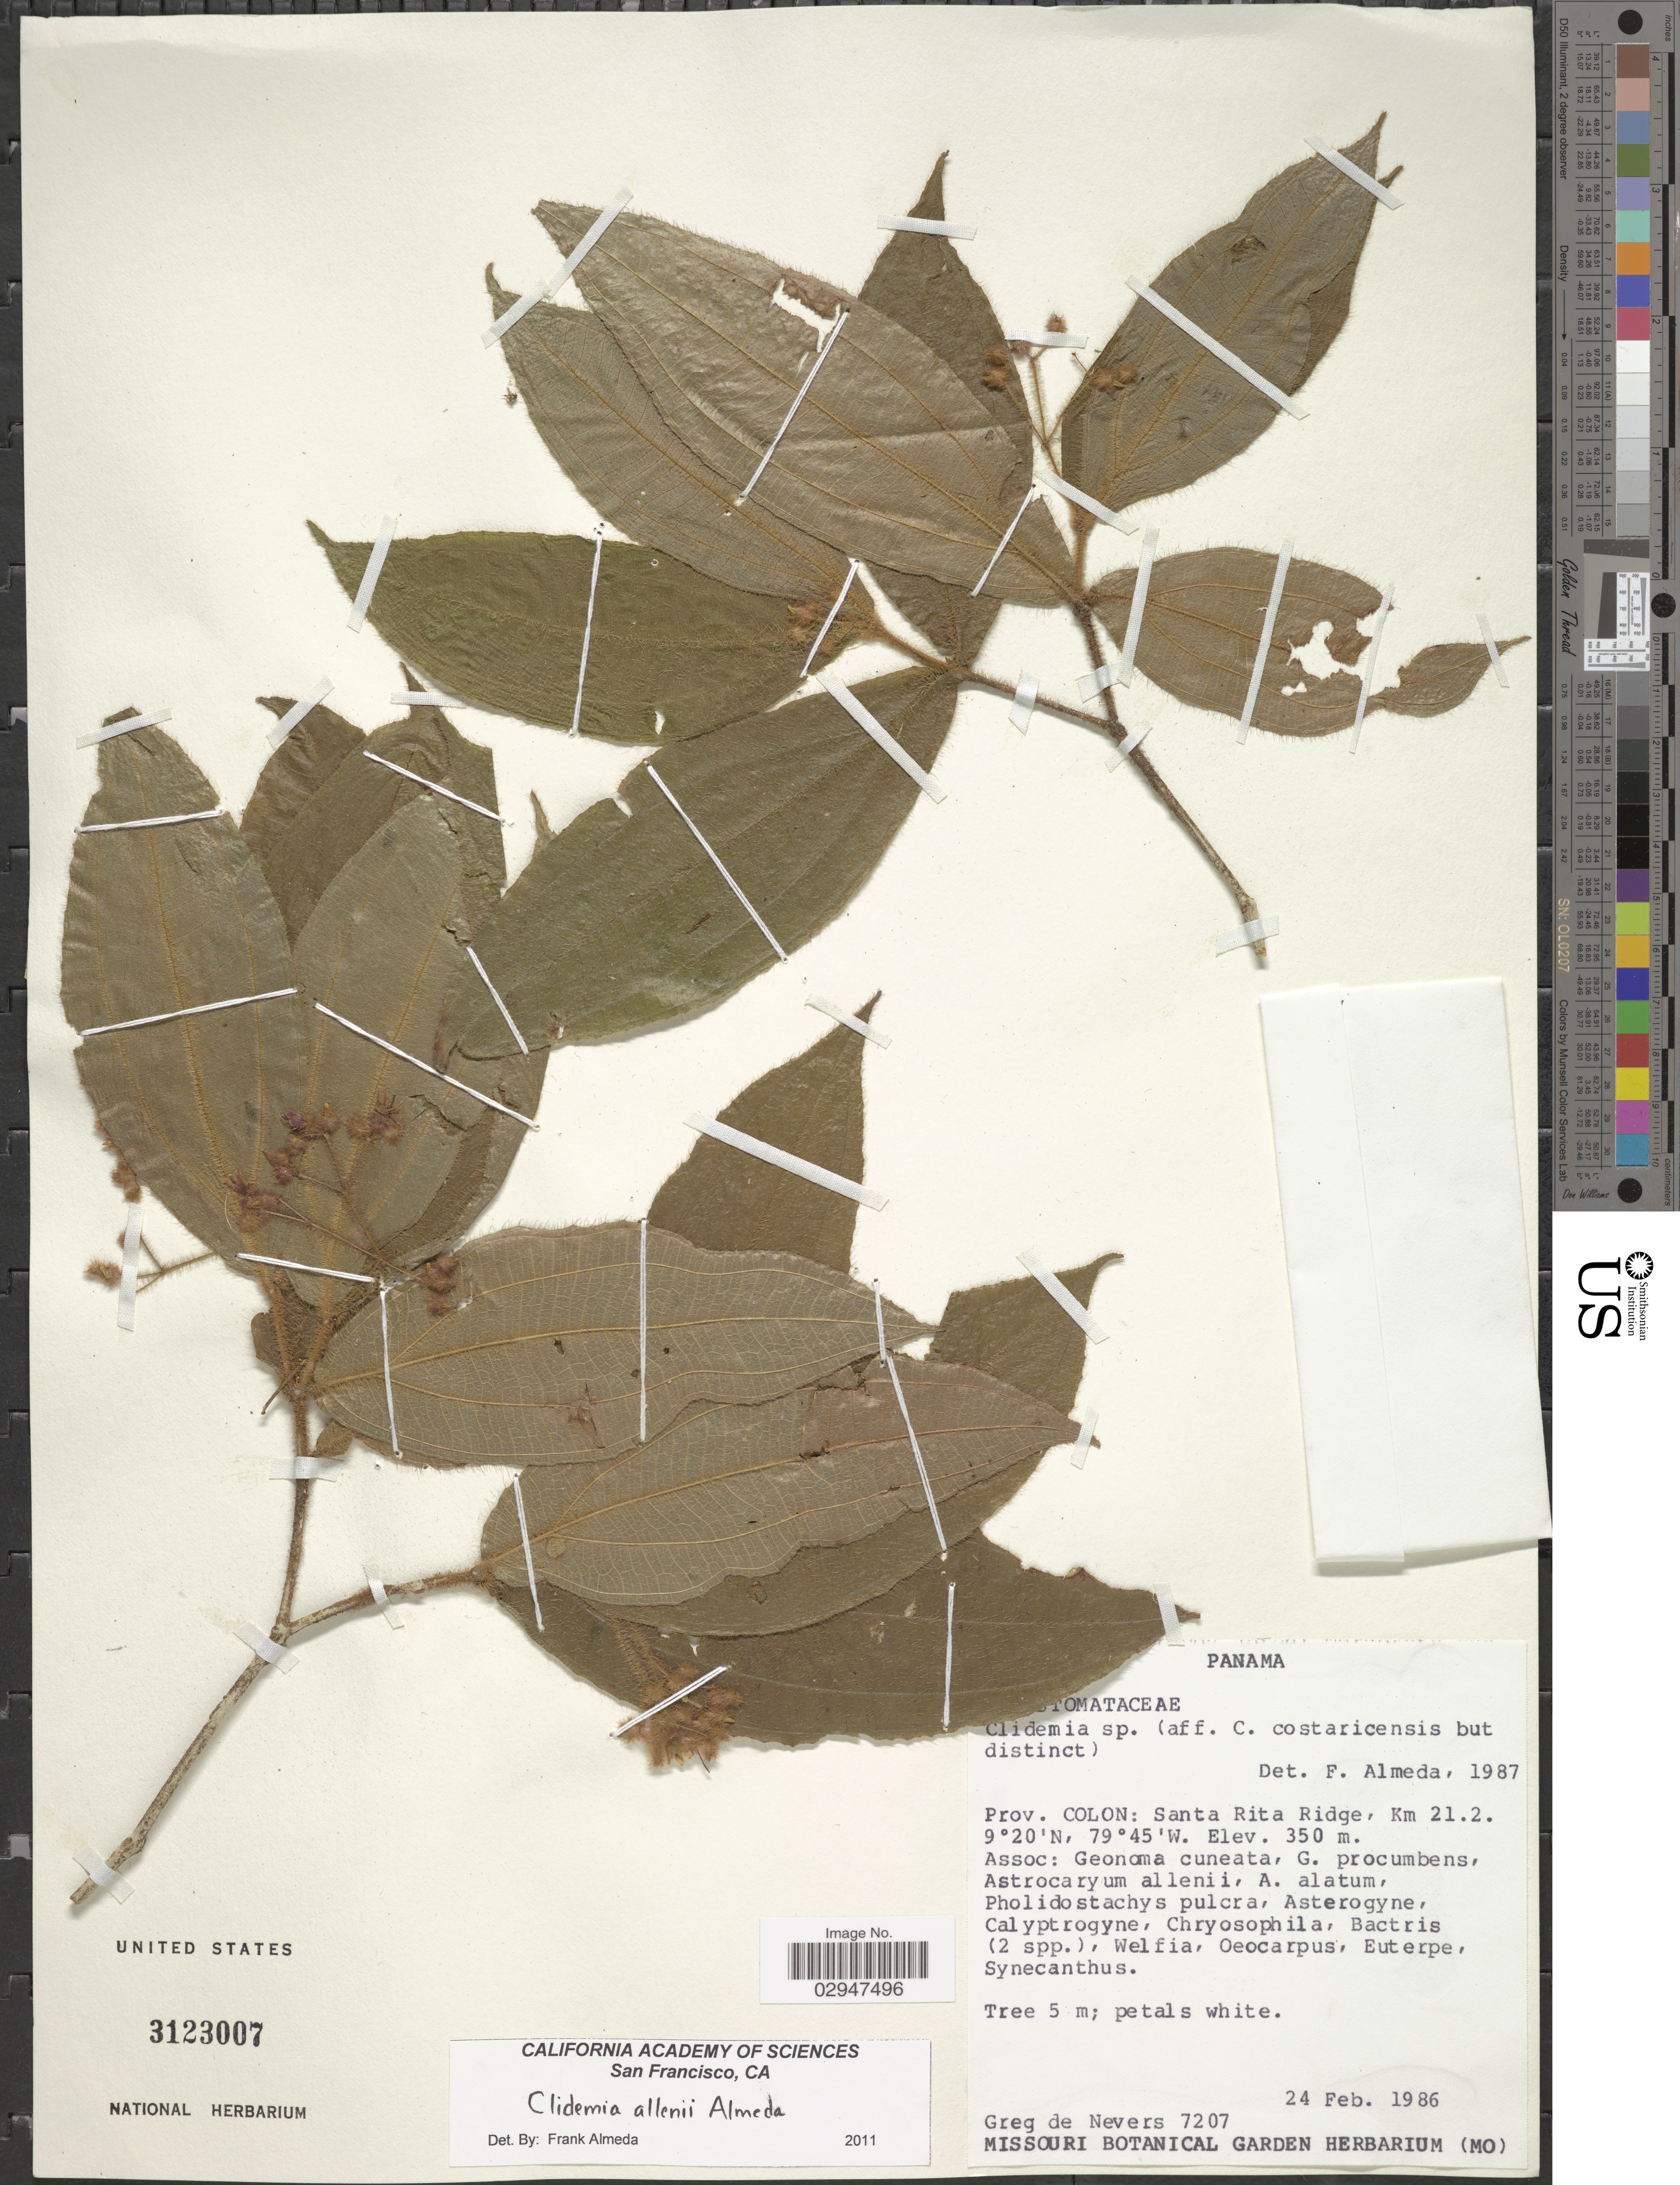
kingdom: Plantae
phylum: Tracheophyta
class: Magnoliopsida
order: Myrtales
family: Melastomataceae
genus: Clidemia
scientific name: Clidemia allenii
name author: Almeda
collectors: G. Nevers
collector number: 7207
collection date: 1986-02-24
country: Panama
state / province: Colón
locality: Santa Rita Ridge, Km 21.2.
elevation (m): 350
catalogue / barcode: US 3123007